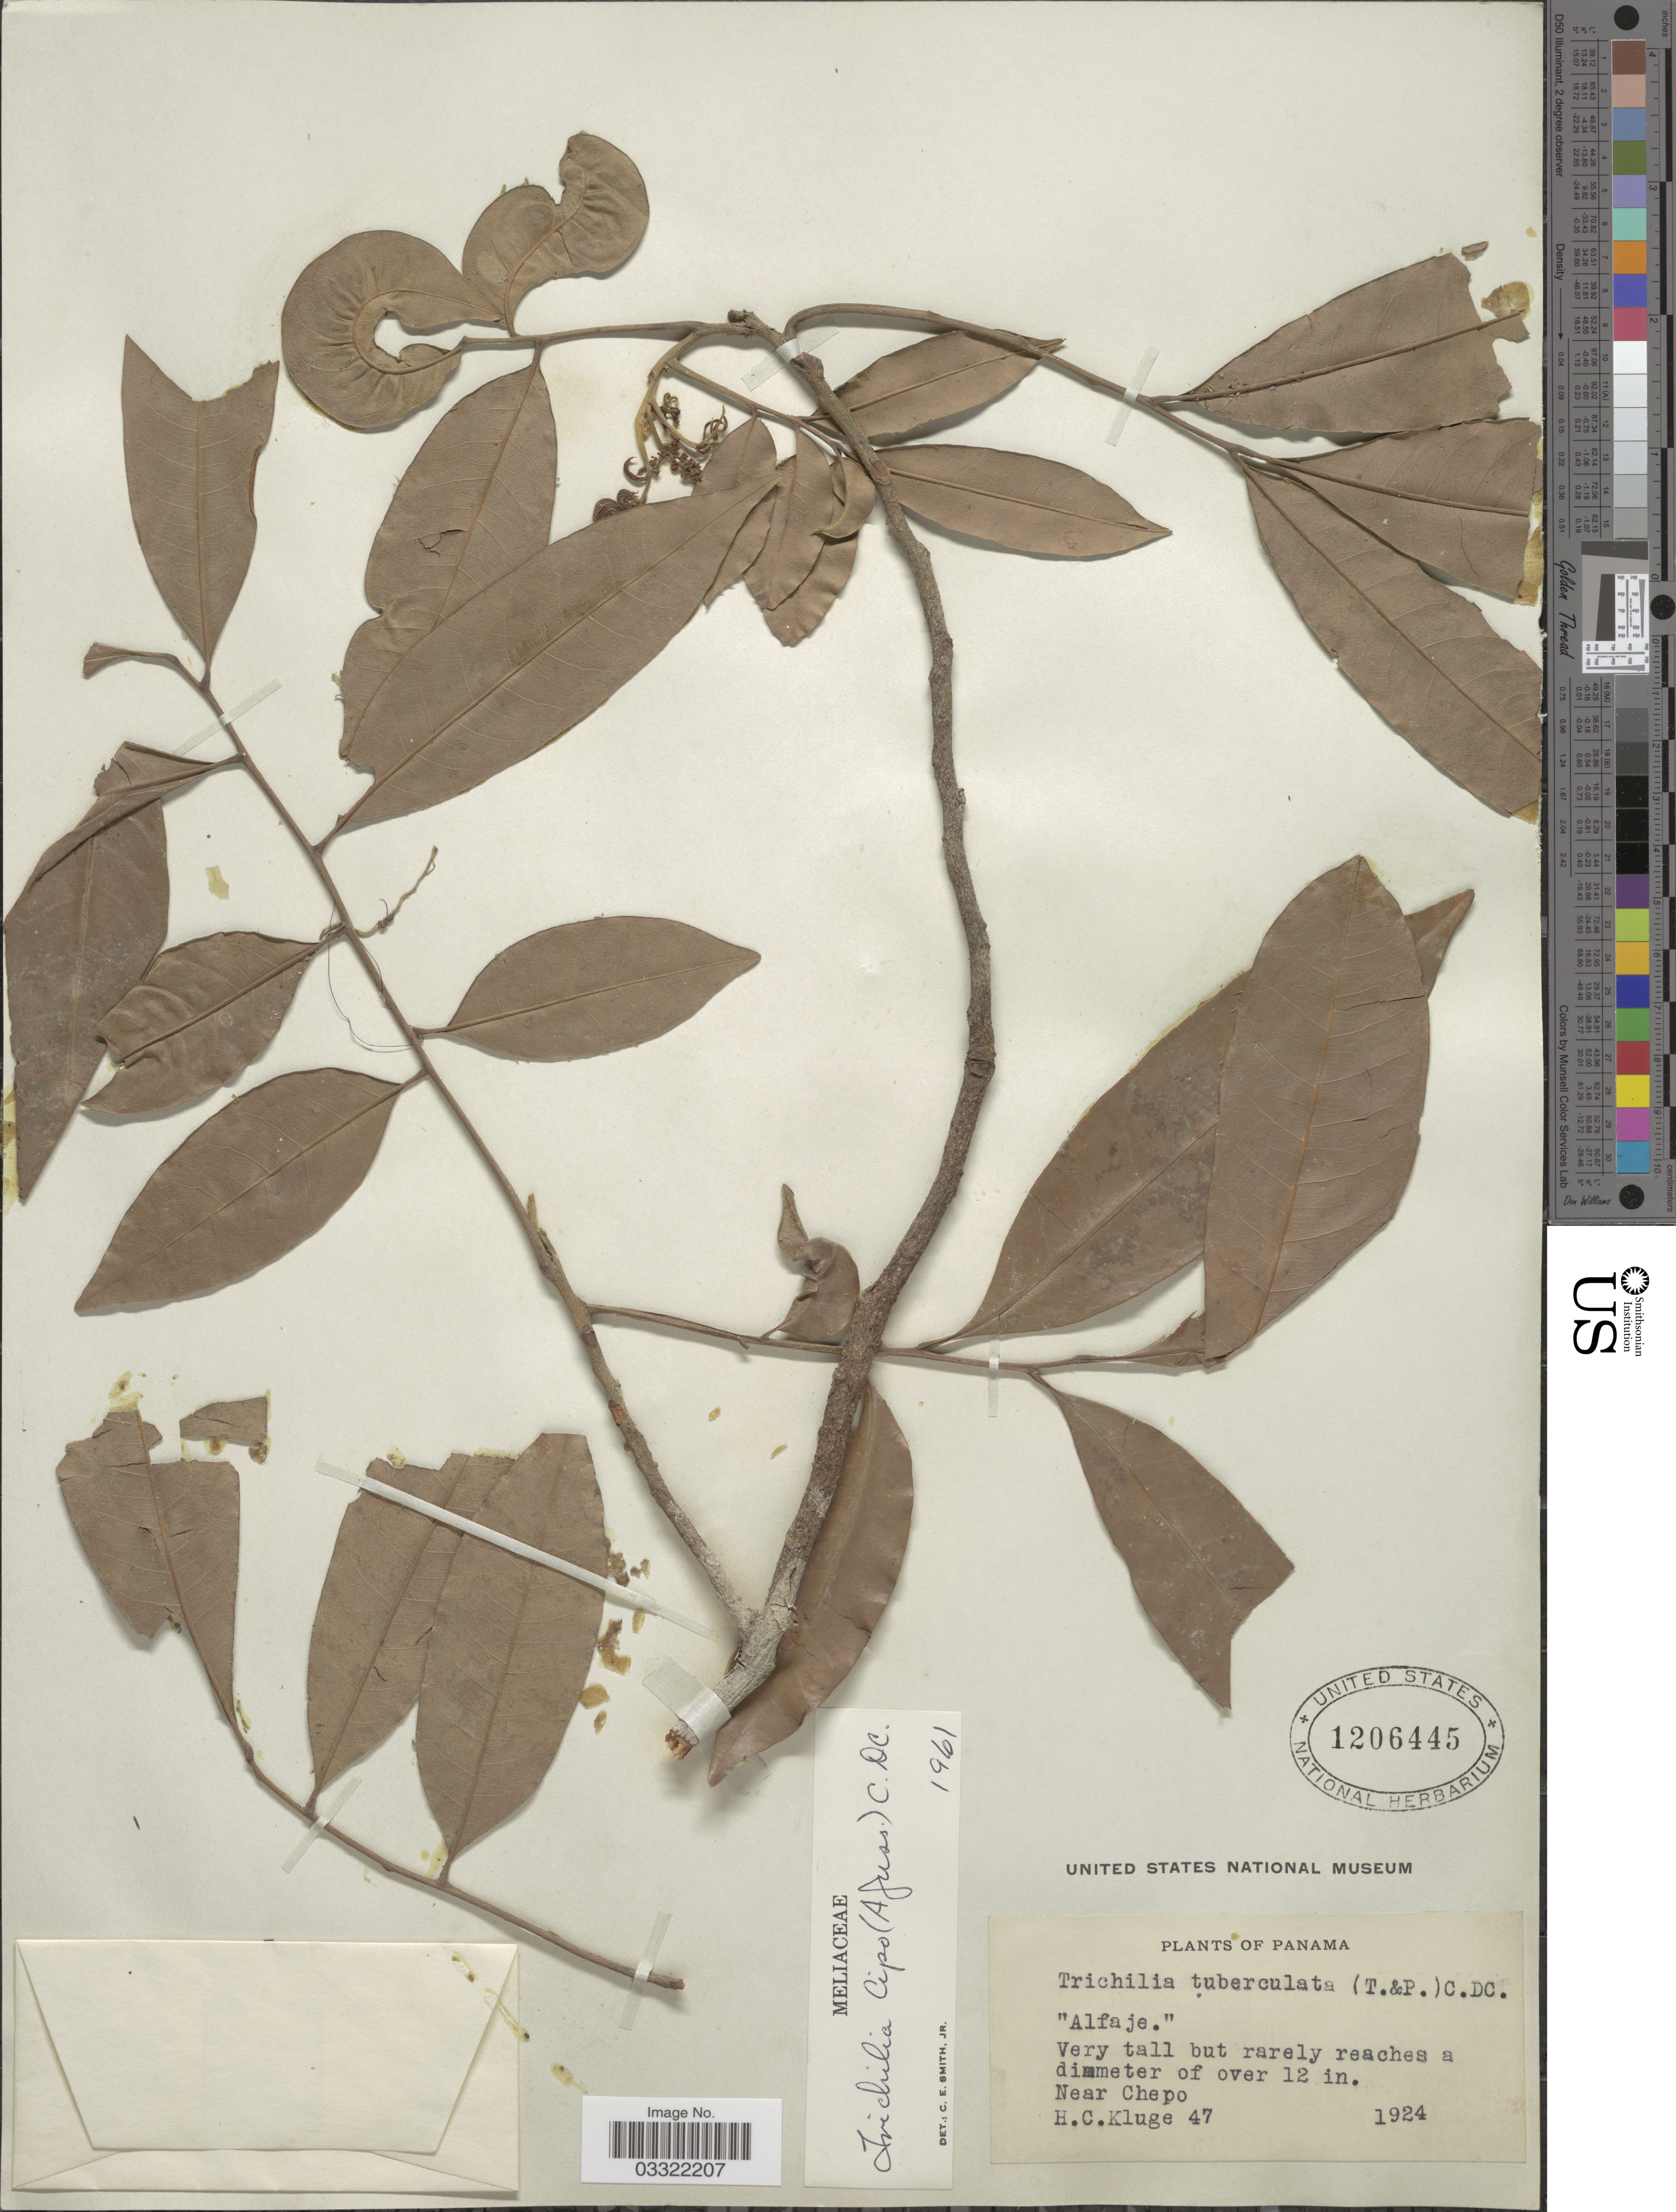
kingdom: Plantae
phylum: Tracheophyta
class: Magnoliopsida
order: Sapindales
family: Meliaceae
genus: Trichilia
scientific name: Trichilia cipo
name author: (A. Juss.) C. DC.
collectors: H. C. Kluge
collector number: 47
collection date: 1924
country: Panama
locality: Near Chepo.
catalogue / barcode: US 1206445